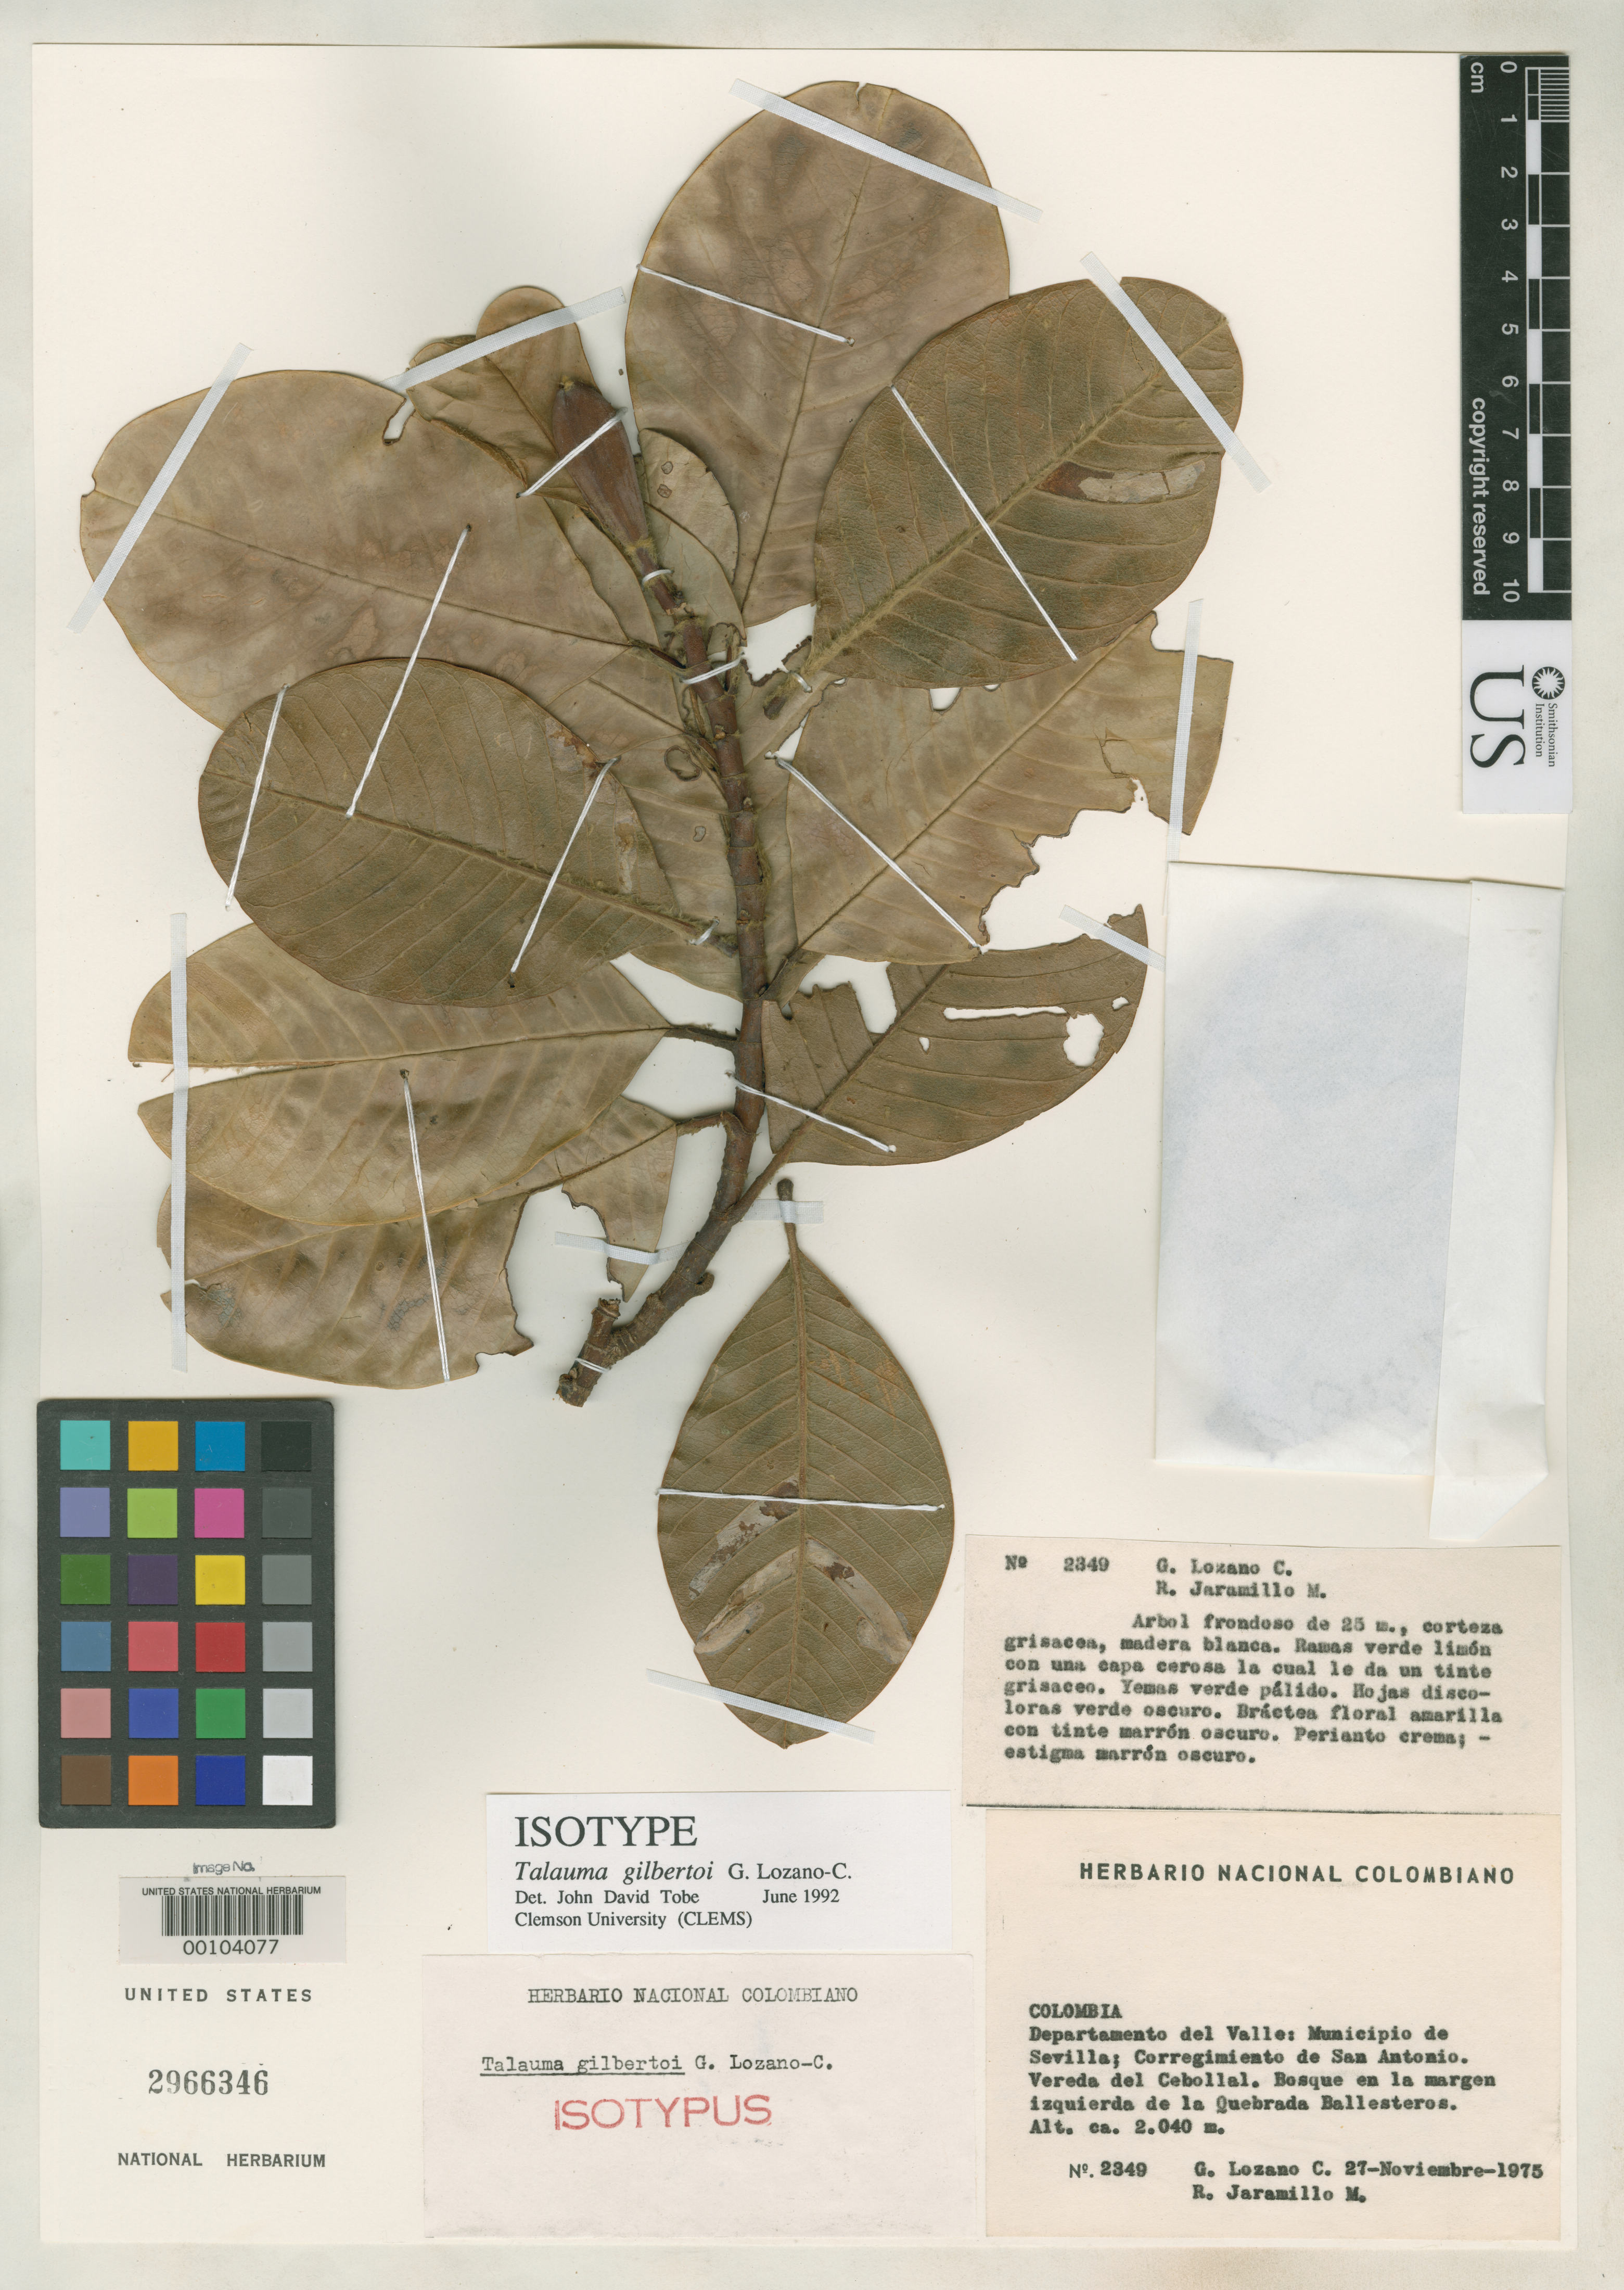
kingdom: Plantae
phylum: Tracheophyta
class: Magnoliopsida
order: Magnoliales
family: Magnoliaceae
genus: Talauma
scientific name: Talauma gilbertoi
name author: Lozano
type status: Isotype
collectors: G. Lozano-Contreras & R. Jaramillo M.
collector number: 2349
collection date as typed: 27 Nov 1975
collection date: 1975-11-27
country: Colombia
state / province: Valle del Cauca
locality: Sevilla, Vereda El Cebollal.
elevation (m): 2040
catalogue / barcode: US 2966346